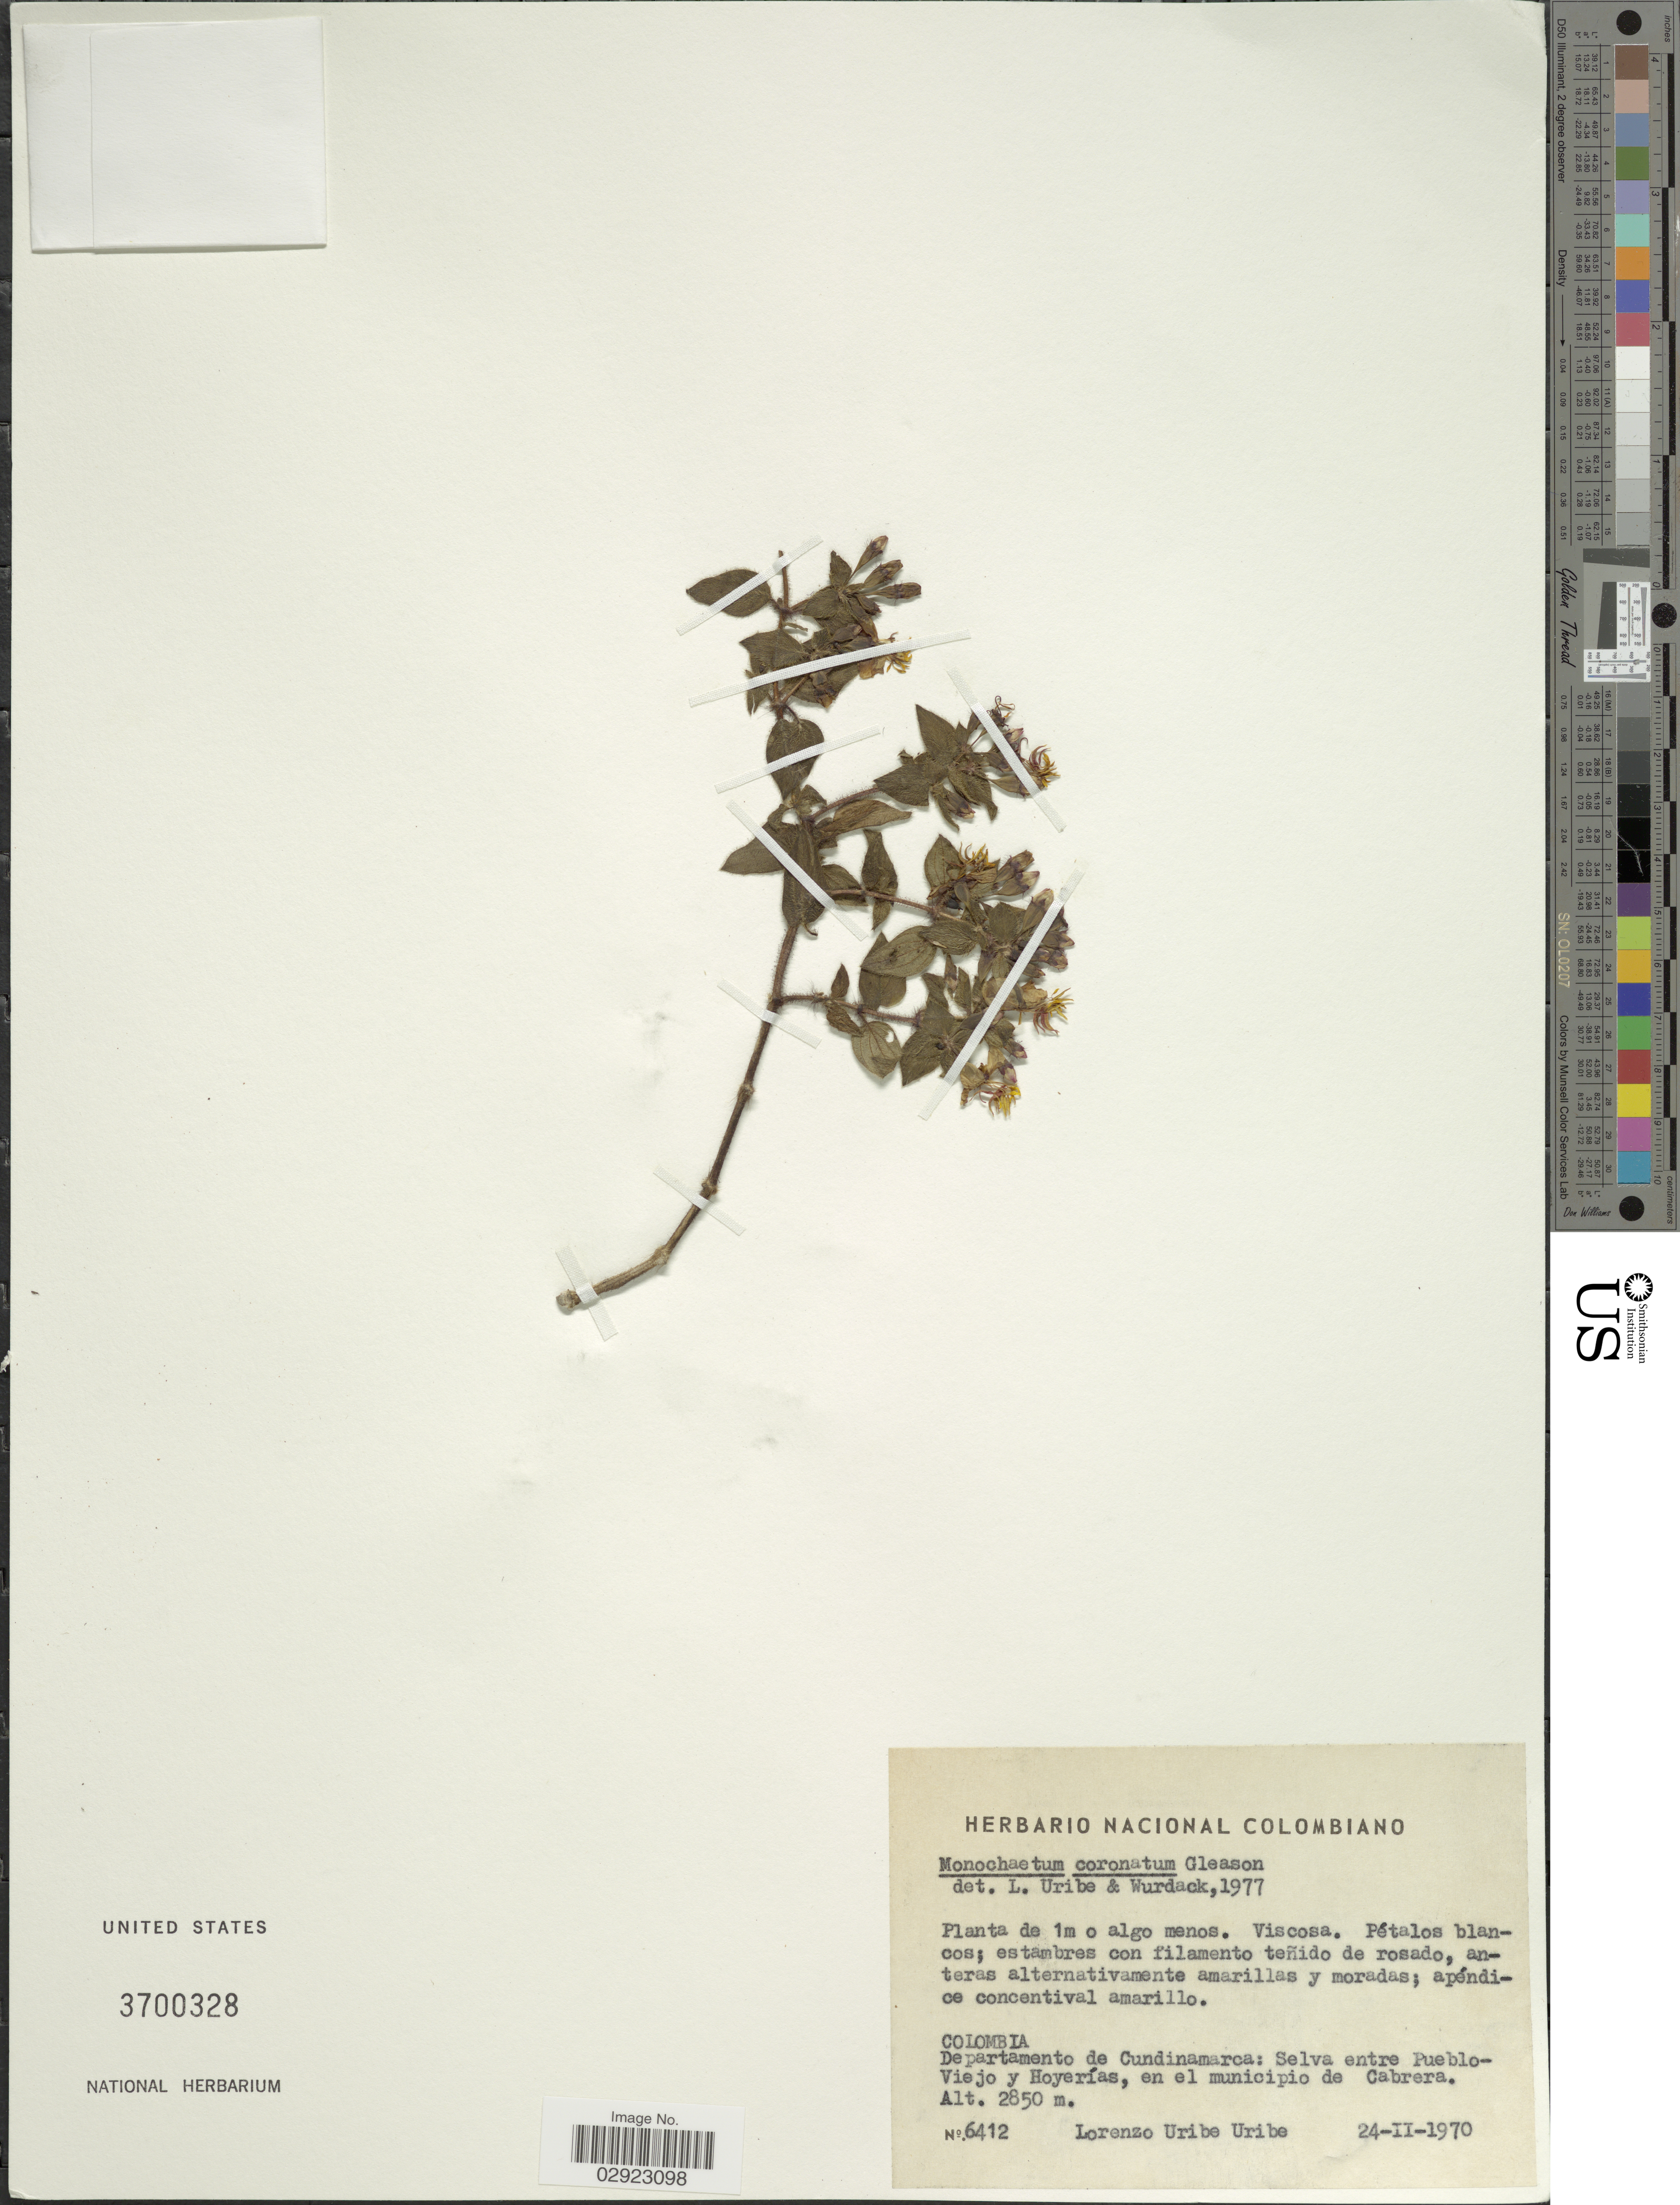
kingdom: Plantae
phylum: Tracheophyta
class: Magnoliopsida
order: Myrtales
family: Melastomataceae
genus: Monochaetum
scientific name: Monochaetum coronatum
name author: Gleason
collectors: L. Uribe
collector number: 6412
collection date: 1970-02-24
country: Colombia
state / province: Cundinamarca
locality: Departamento de Cundinamarca: Selva entre Pueblo-Viejo y Hoyerías, en el municipio de Cabrera.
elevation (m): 2850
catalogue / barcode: US 3700328